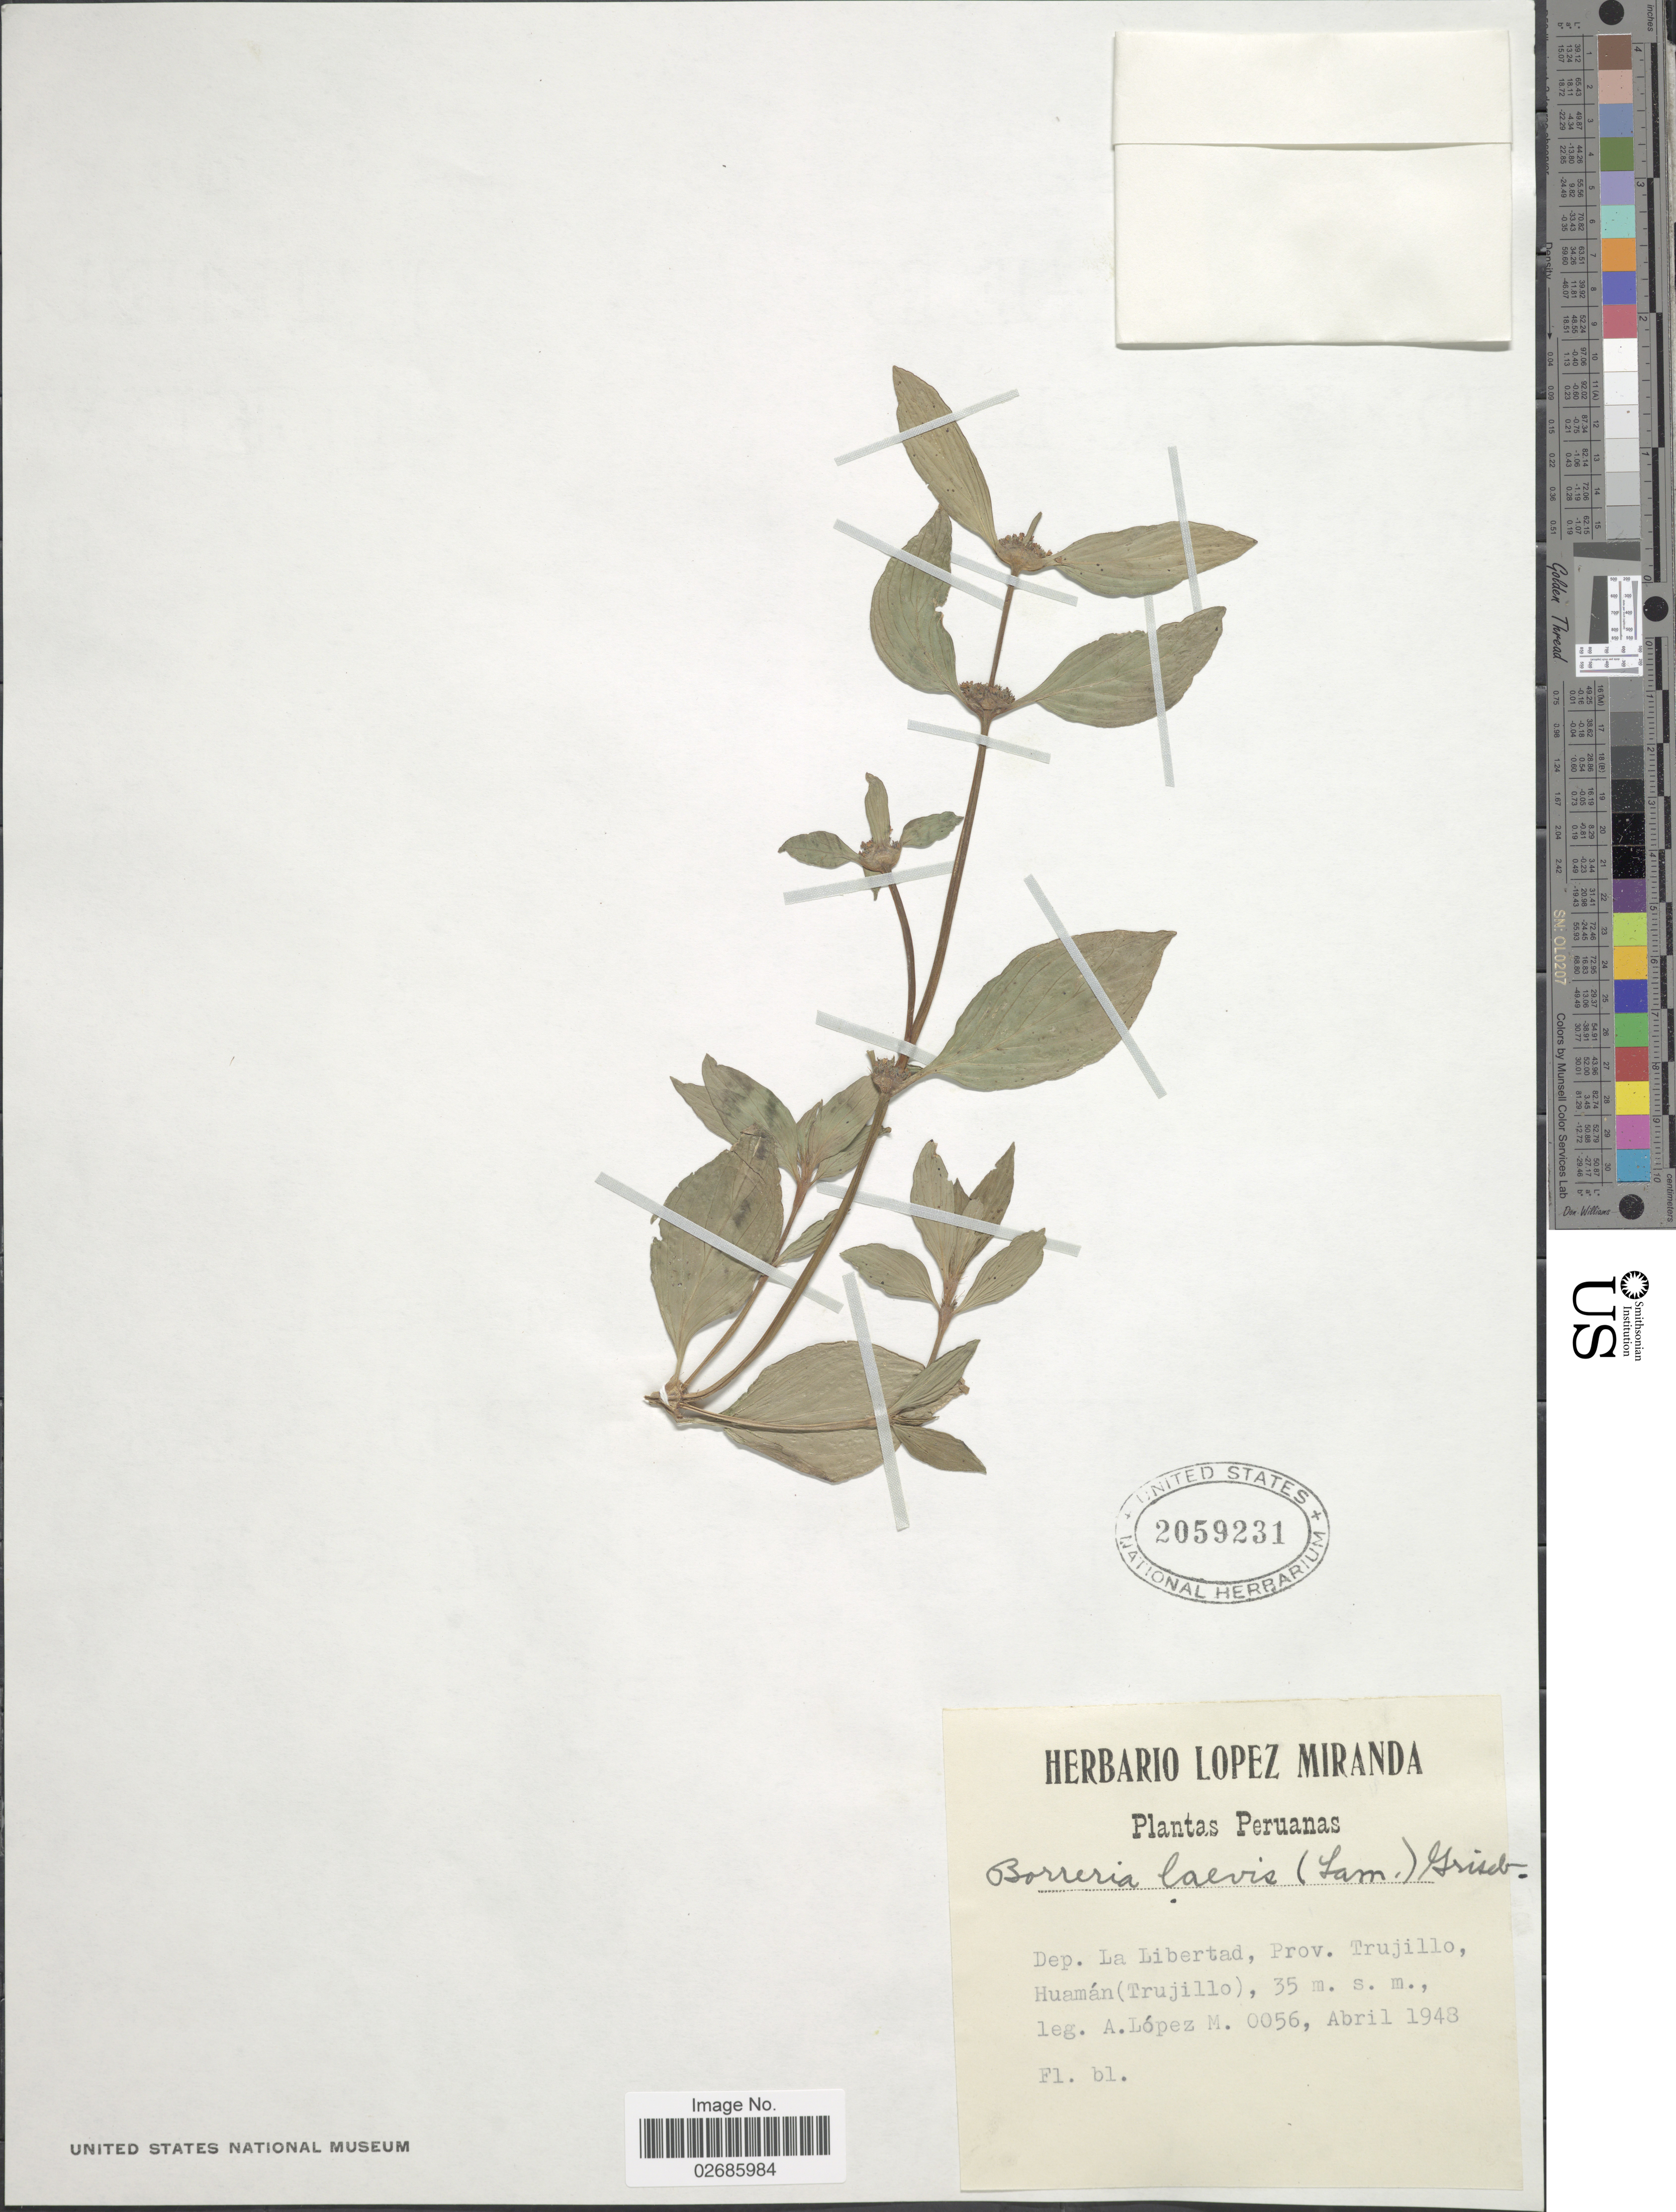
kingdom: Plantae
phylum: Tracheophyta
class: Magnoliopsida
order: Gentianales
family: Rubiaceae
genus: Borreria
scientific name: Borreria assurgens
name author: (Ruiz & Pav.) Griseb.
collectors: A. López M.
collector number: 0056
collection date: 1948-04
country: Peru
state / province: La Libertad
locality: Dep. La Libertad, Prov. Trujillo, Humán (Trujillo)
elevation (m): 35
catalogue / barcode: US 2059231